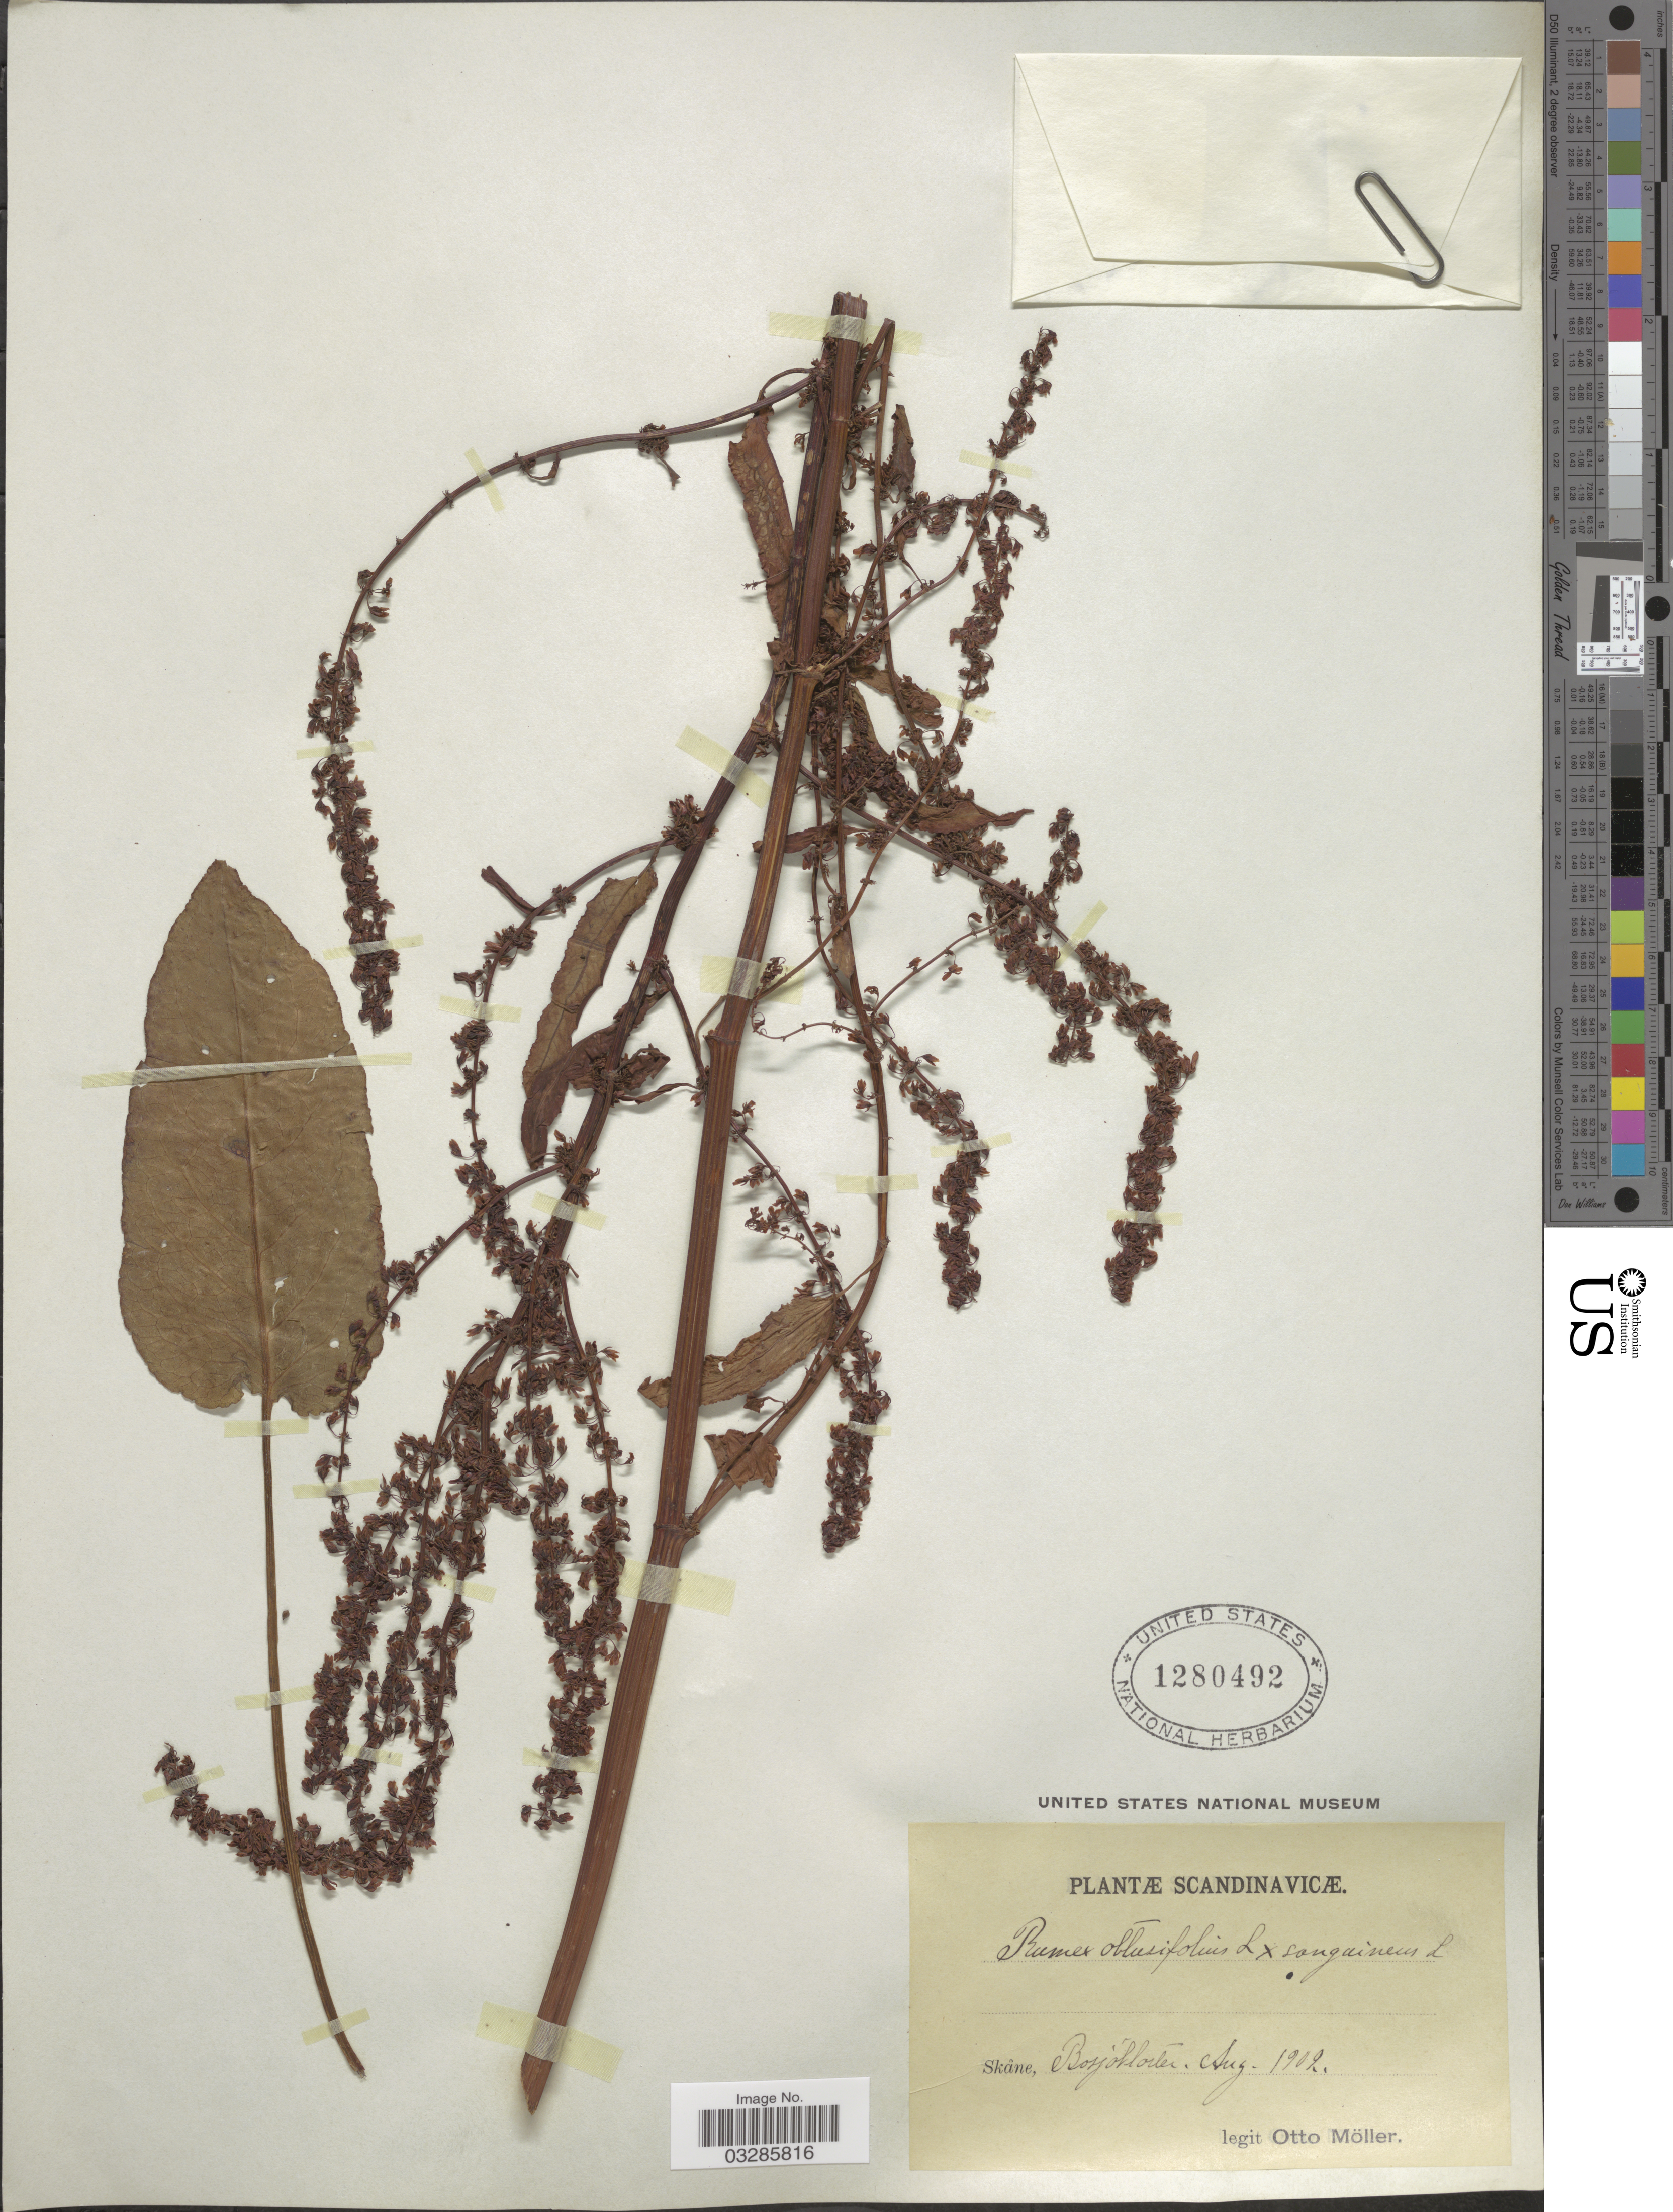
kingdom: Plantae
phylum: Tracheophyta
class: Magnoliopsida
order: Caryophyllales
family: Polygonaceae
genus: Rumex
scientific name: Rumex obtusifolius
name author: L.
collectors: O. Möller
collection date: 1902-08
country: Sweden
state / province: Skåne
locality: Scandinavicæ, Bosjokloster.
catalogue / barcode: US 1280492